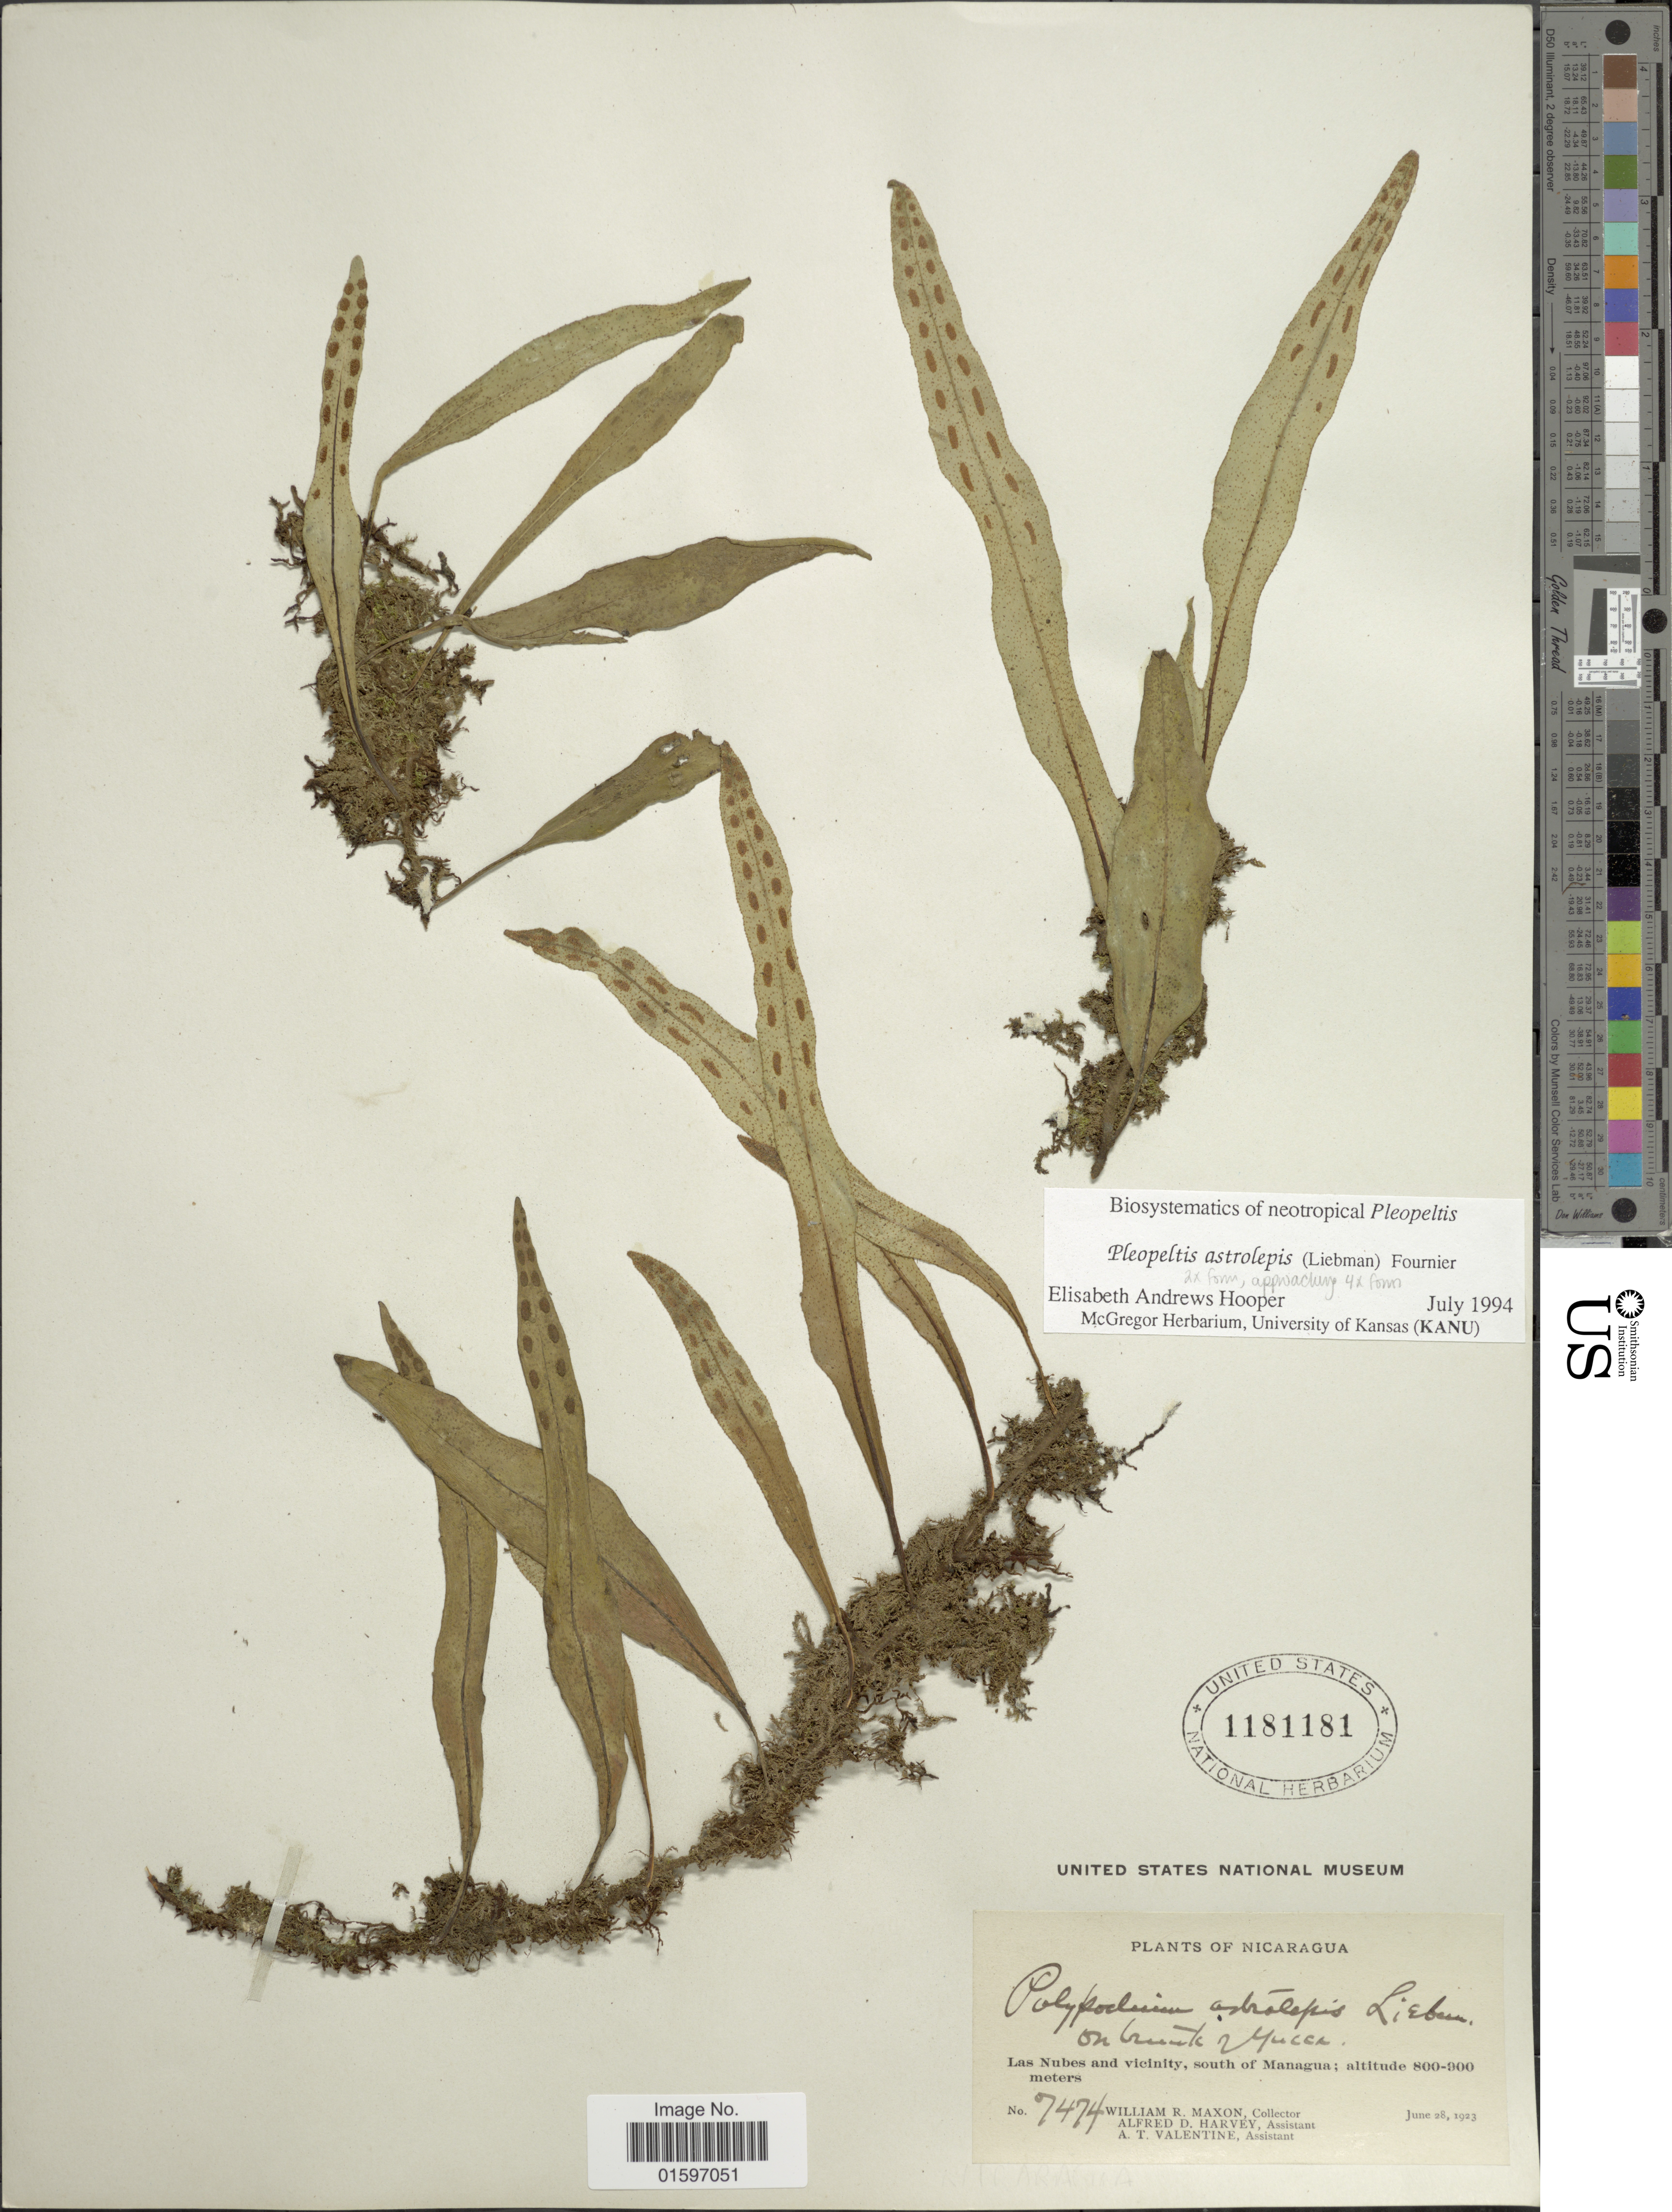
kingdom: Plantae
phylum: Tracheophyta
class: Polypodiopsida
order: Polypodiales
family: Polypodiaceae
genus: Pleopeltis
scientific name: Pleopeltis astrolepis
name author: (Liebm.) E. Fourn.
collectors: W. R. Maxon, A. D. Harvey & A. Valentine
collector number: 7474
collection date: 1923-06-28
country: Nicaragua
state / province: Managua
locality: Las Nubes and vicinity, south of Managua.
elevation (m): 800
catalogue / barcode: US 1181181